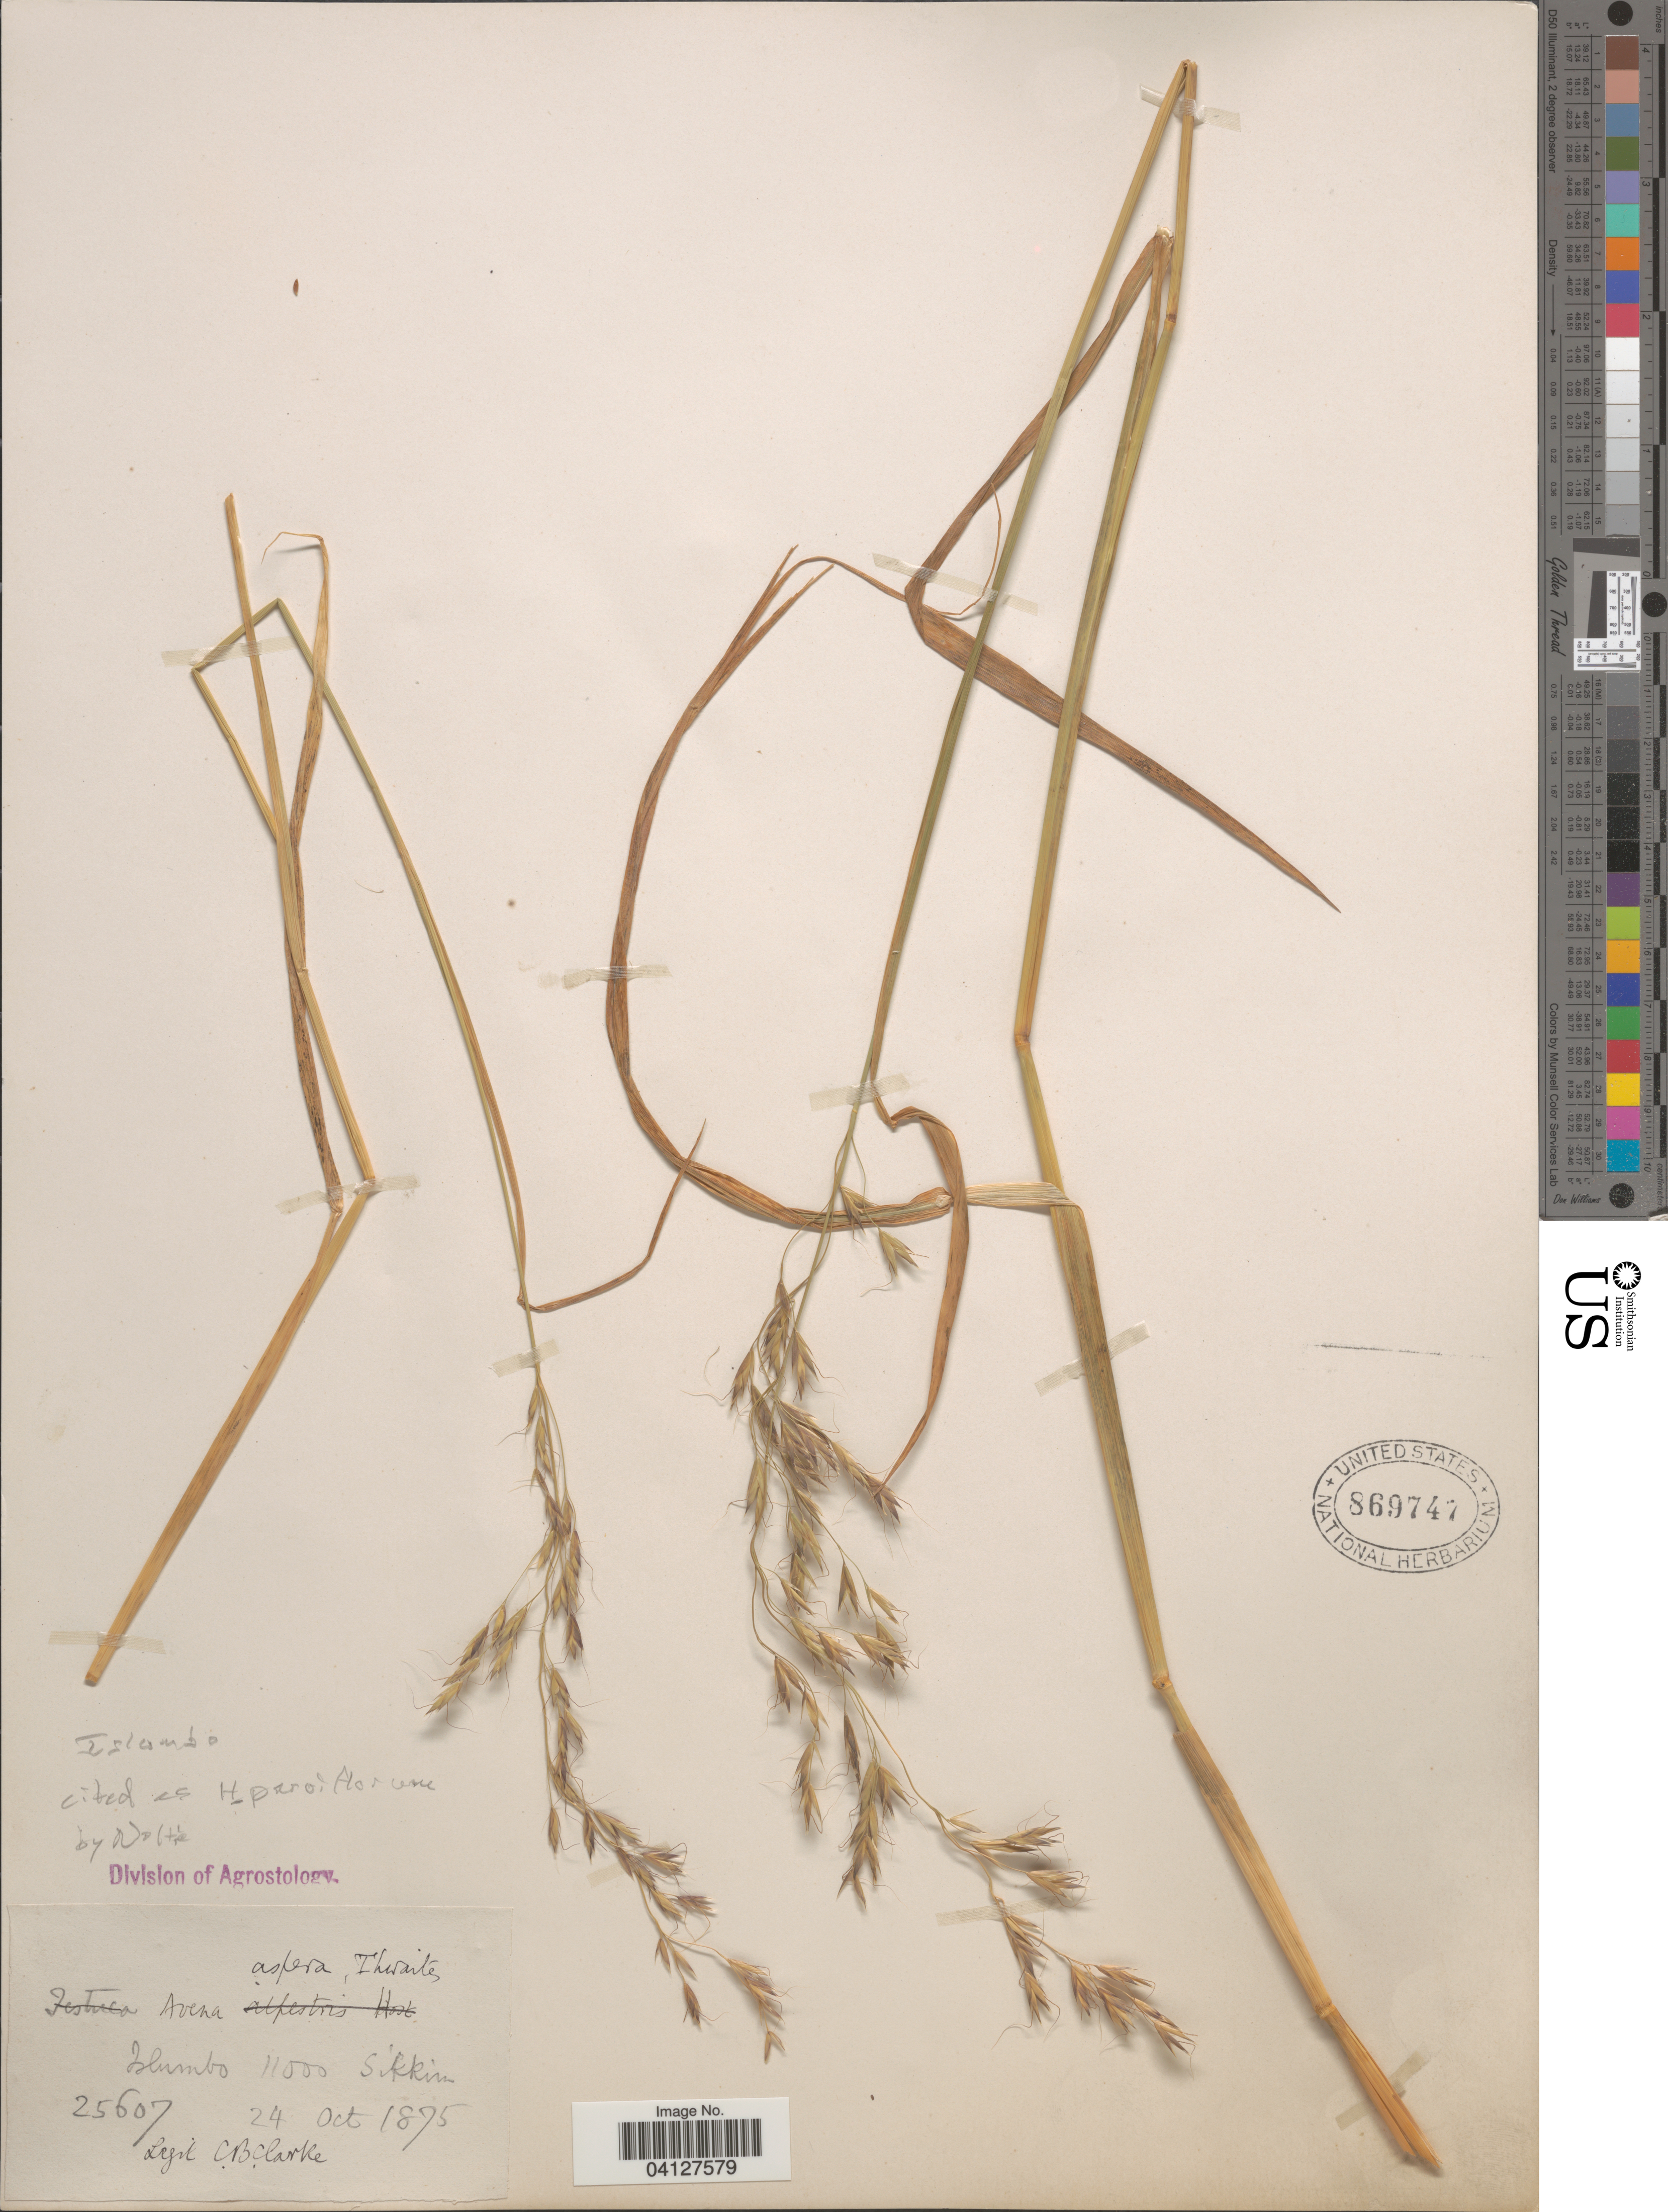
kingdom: Plantae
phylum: Tracheophyta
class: Liliopsida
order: Poales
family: Poaceae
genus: Avena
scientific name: Avena aspera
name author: Munro ex Thwaites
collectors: C. B. Clarke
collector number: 25607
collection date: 1875-10-24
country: India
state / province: Sikkim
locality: Islumbo.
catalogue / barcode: US 869747